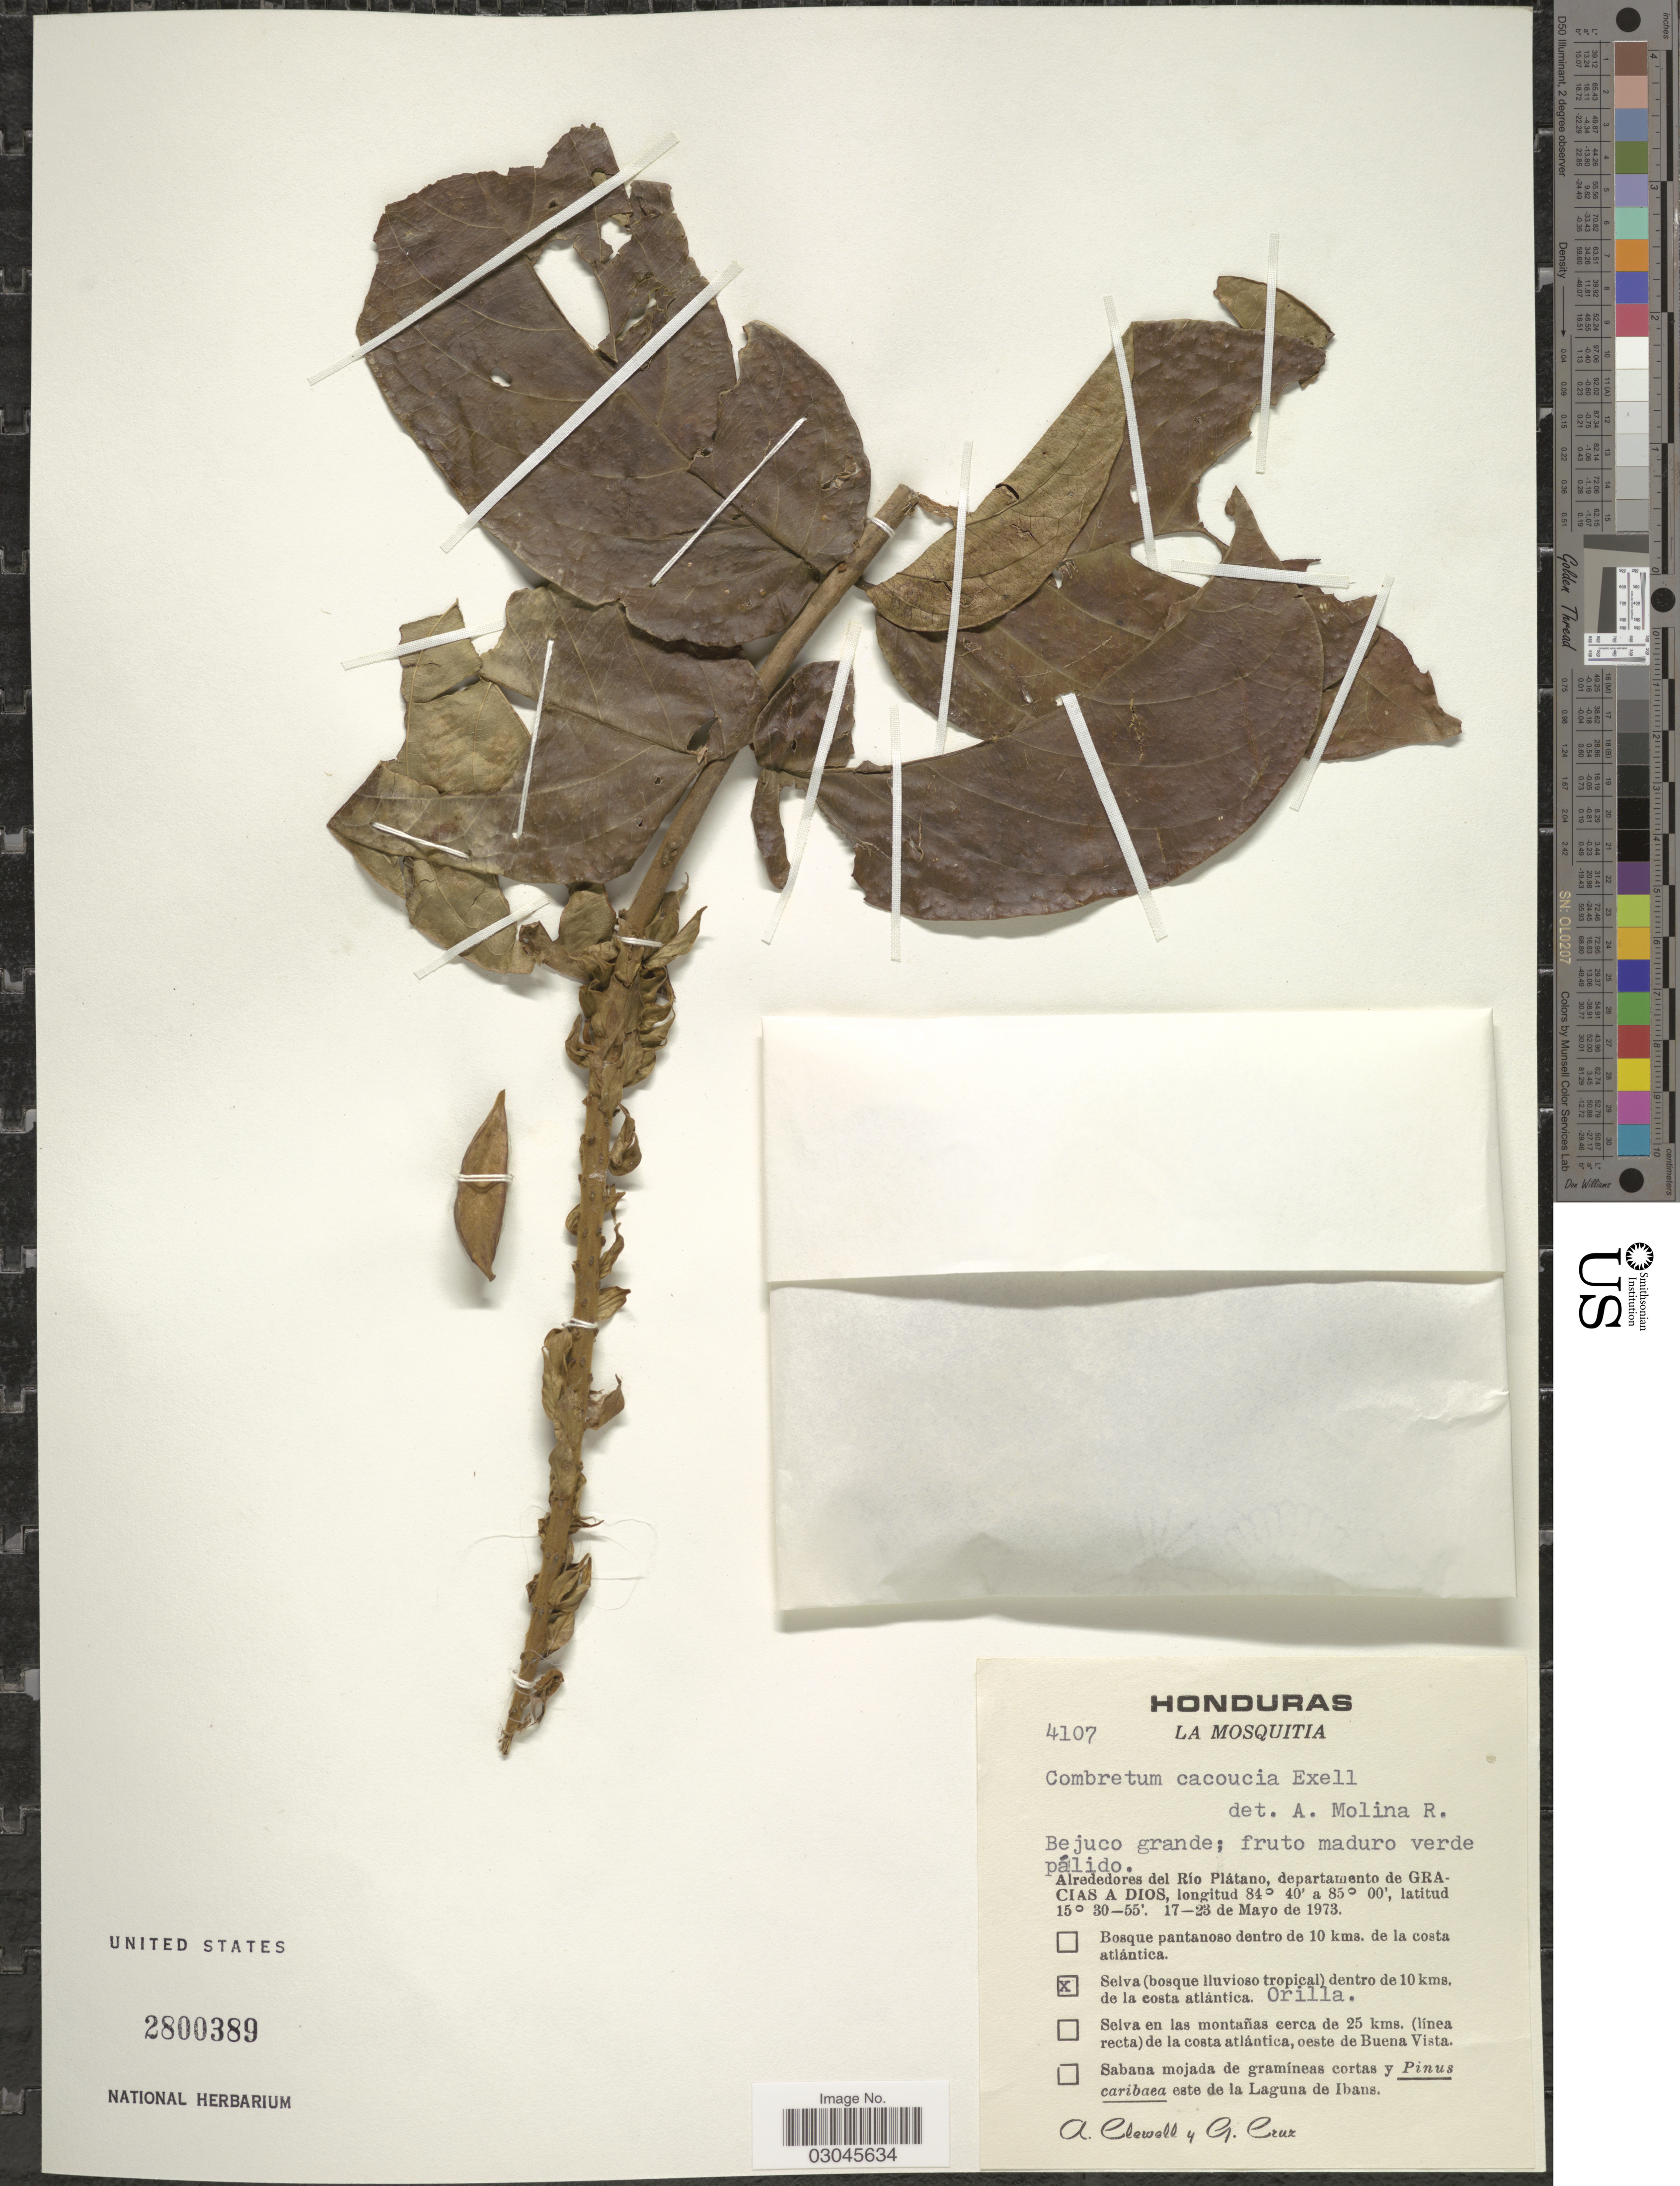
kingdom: Plantae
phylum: Tracheophyta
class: Magnoliopsida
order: Myrtales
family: Combretaceae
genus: Combretum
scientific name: Combretum cacoucia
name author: Exell ex Sandwith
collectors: A. Clewell & G. Cruz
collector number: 4107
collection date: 1973-05-17/1973-05-23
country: Honduras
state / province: Gracias de Dios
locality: Alrededores del Río Plátano, departamento de Gracias a Dios. Selva (bosque lluvioso tropical) dentro de 10 kms. de la costa atlántica.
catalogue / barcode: US 2800389